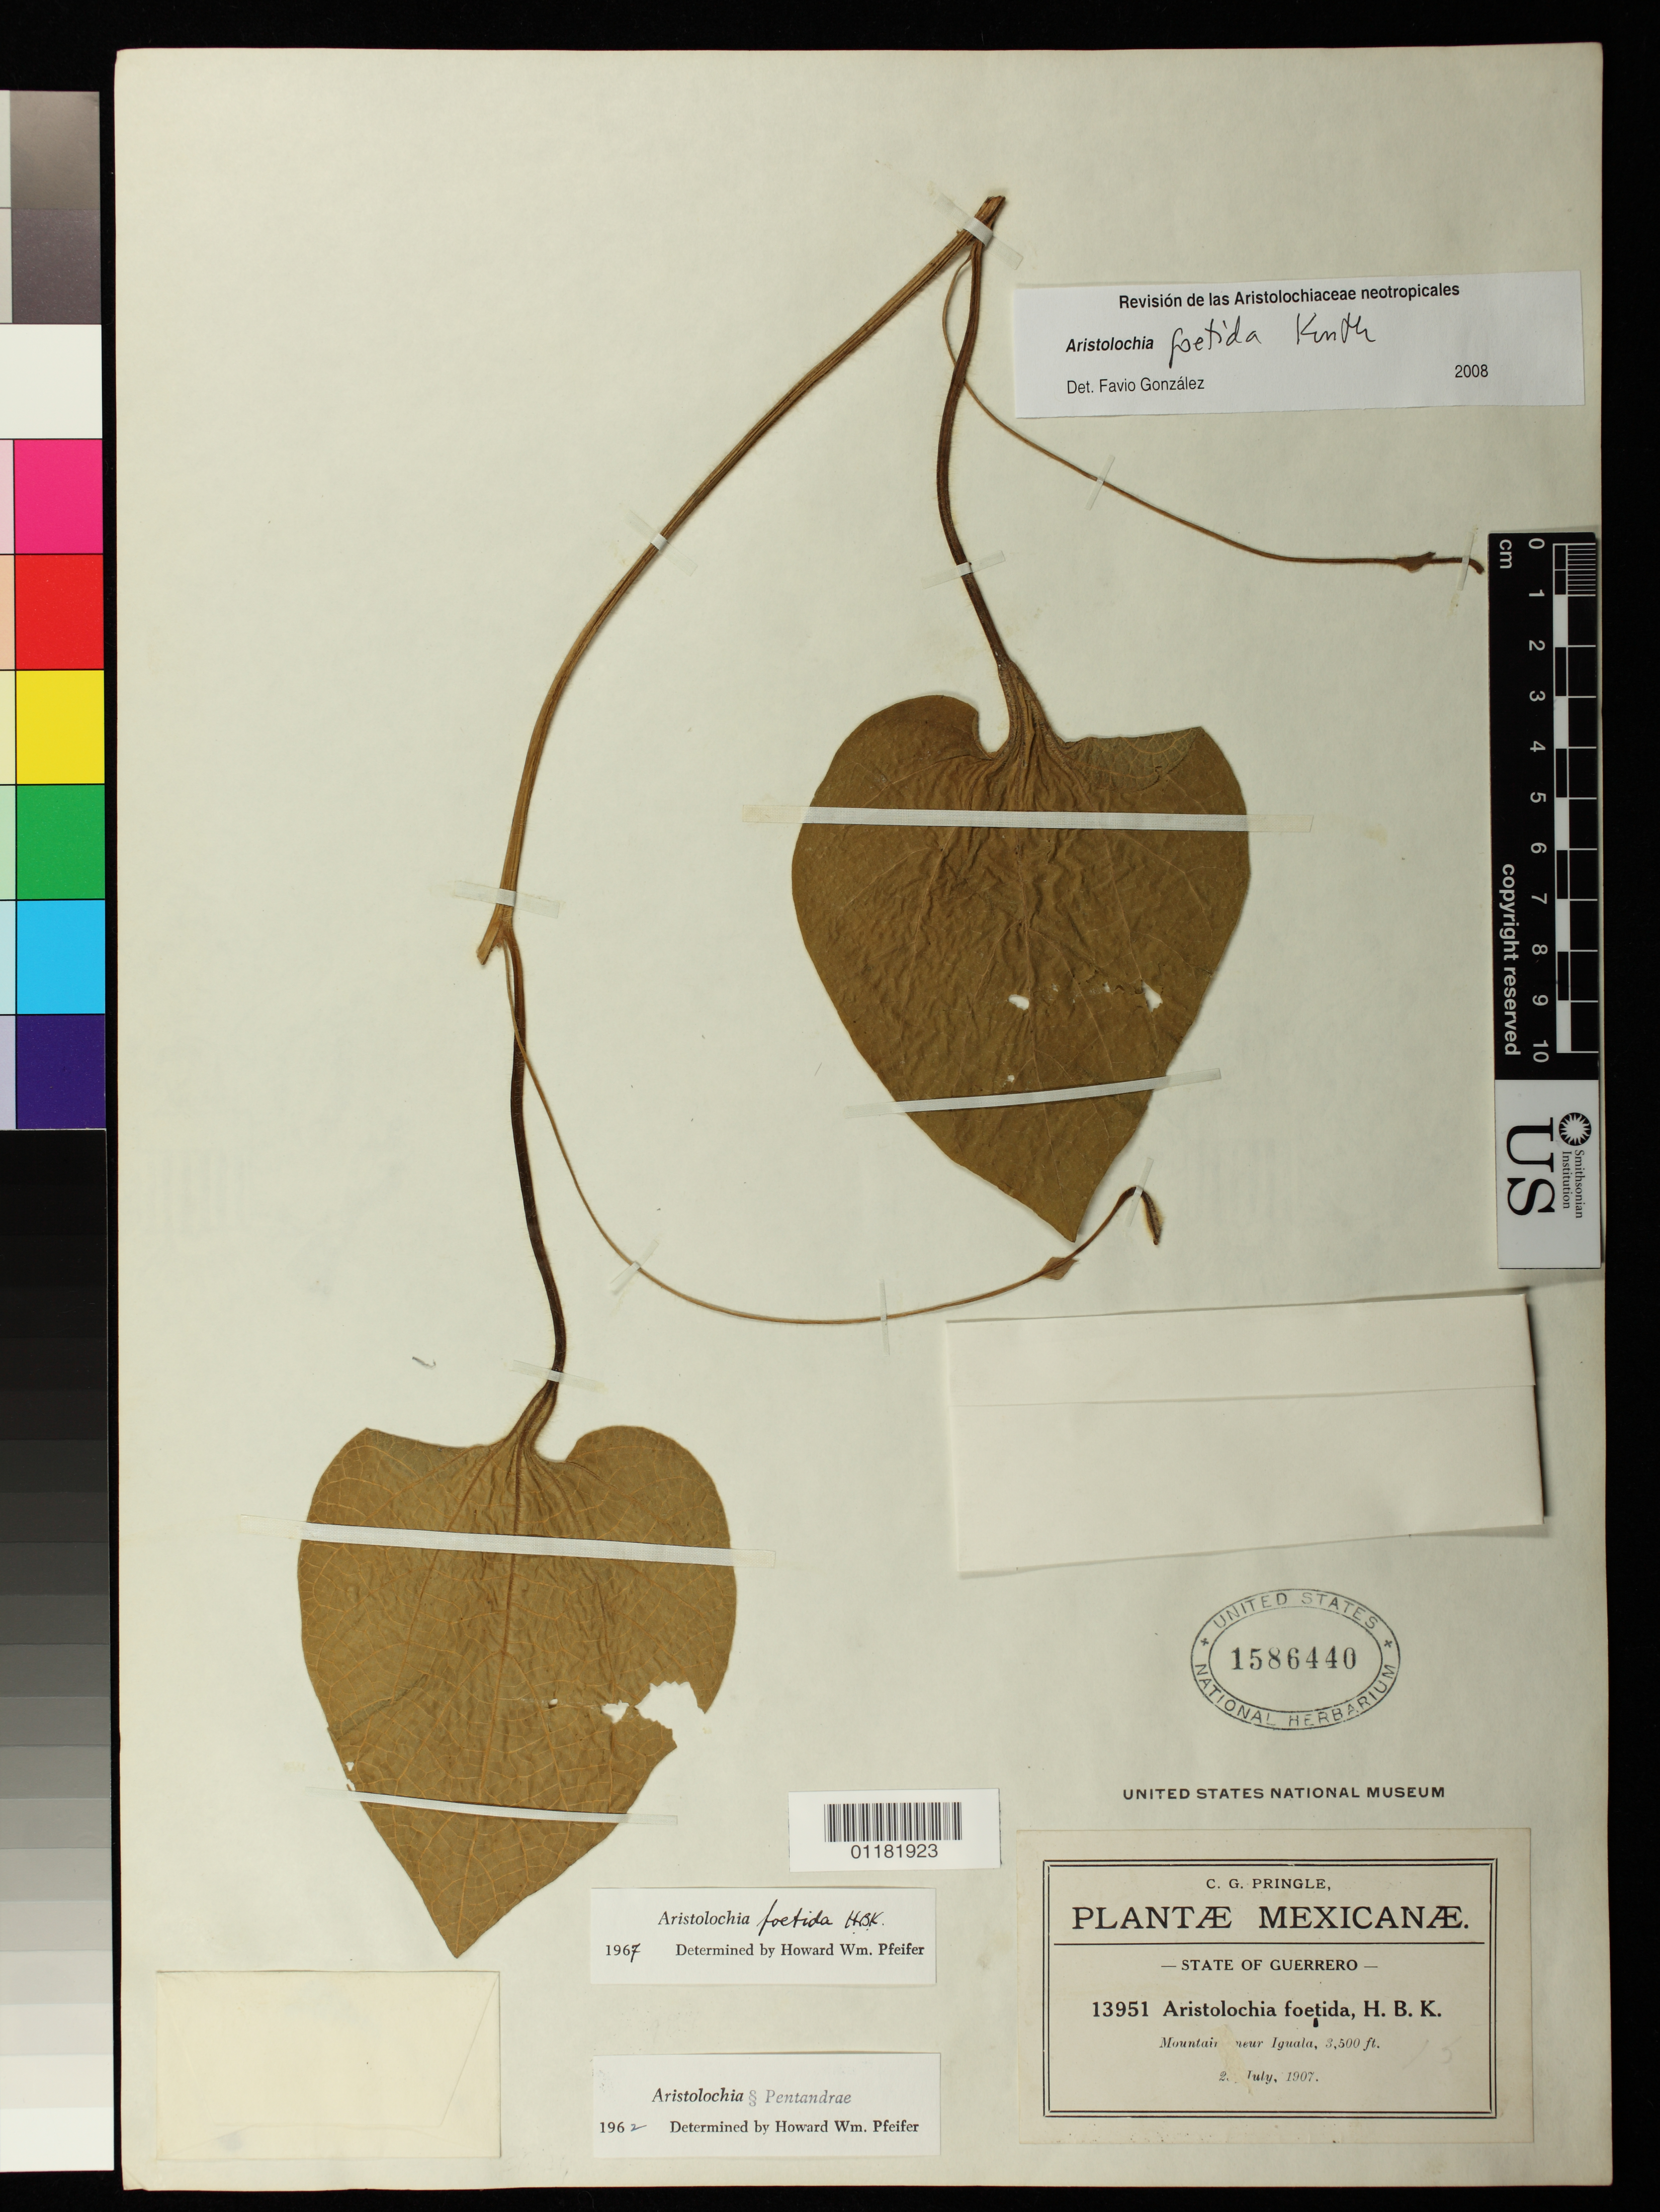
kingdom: Plantae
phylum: Tracheophyta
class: Magnoliopsida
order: Piperales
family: Aristolochiaceae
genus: Aristolochia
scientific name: Aristolochia foetida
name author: Kunth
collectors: C. G. Pringle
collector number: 13951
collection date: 1907-07-02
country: Mexico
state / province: Guerrero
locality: Mountains near Iguala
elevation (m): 1067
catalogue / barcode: US 1586440